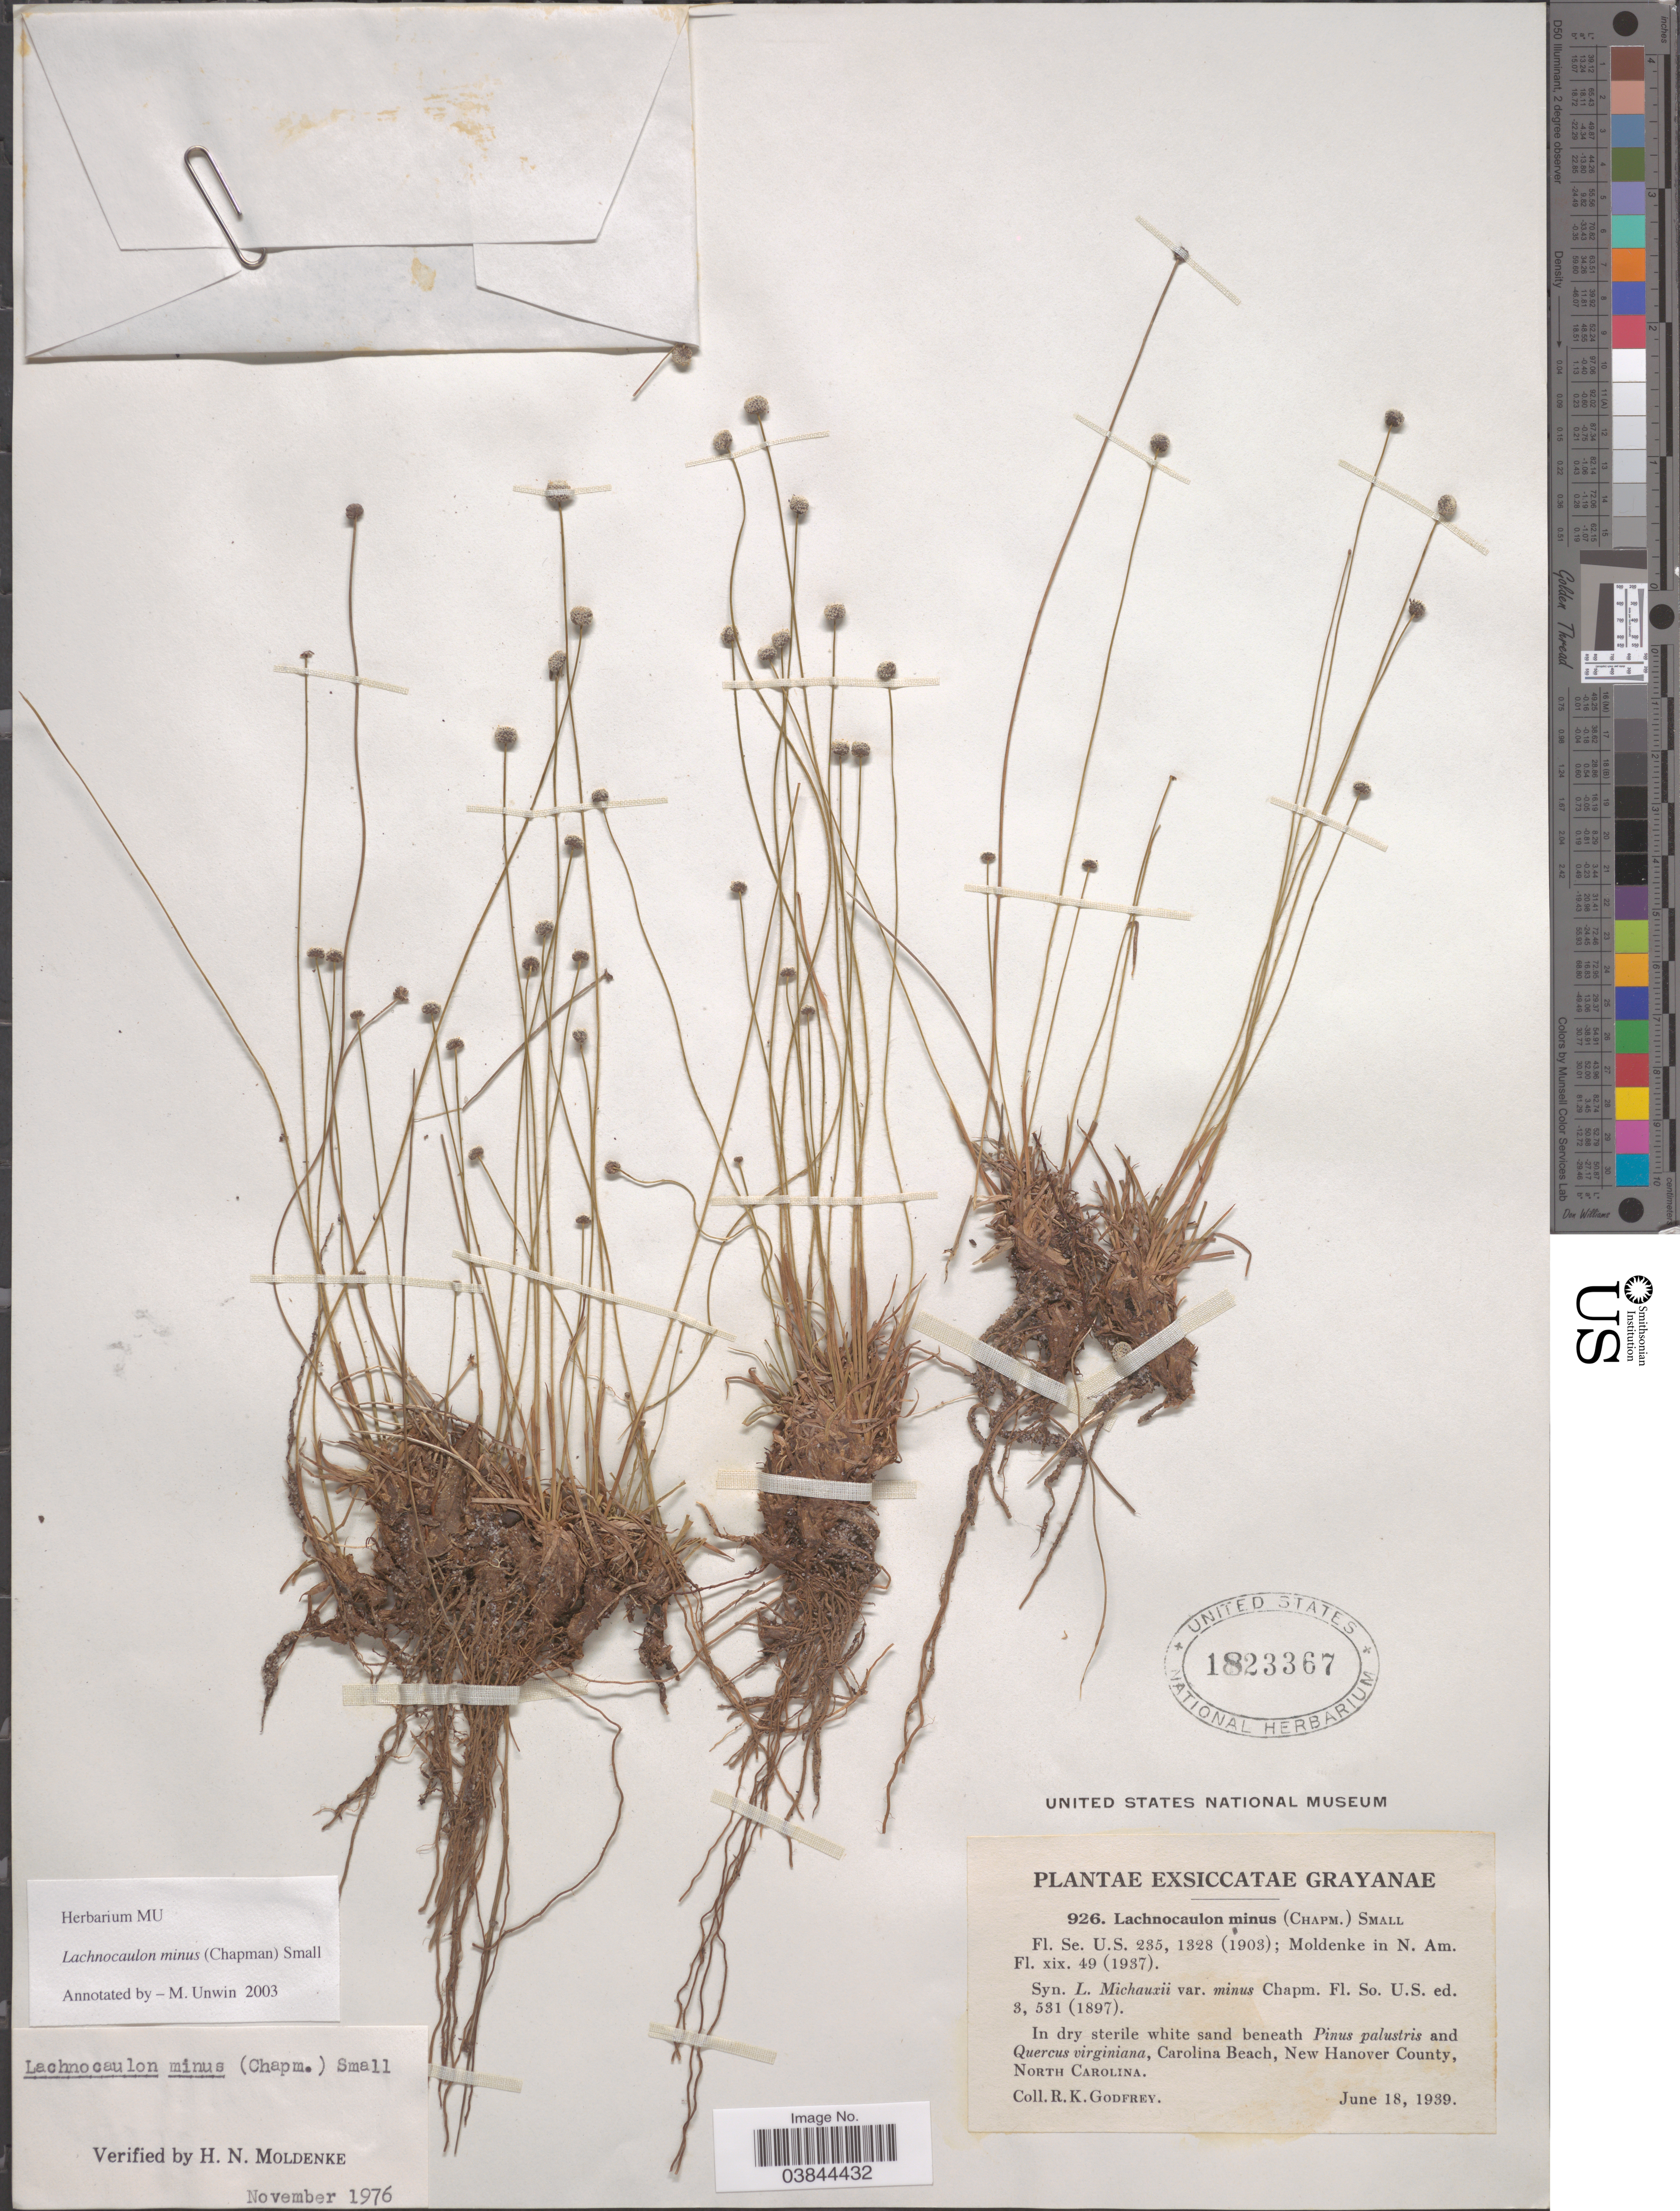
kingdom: Plantae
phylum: Tracheophyta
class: Liliopsida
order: Poales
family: Eriocaulaceae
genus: Lachnocaulon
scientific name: Lachnocaulon minus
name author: (Chapm.) Small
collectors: R. K. Godfrey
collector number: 926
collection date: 1939-06-18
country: United States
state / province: North Carolina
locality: Carolina Beach, New Hanover County.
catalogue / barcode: US 1823367